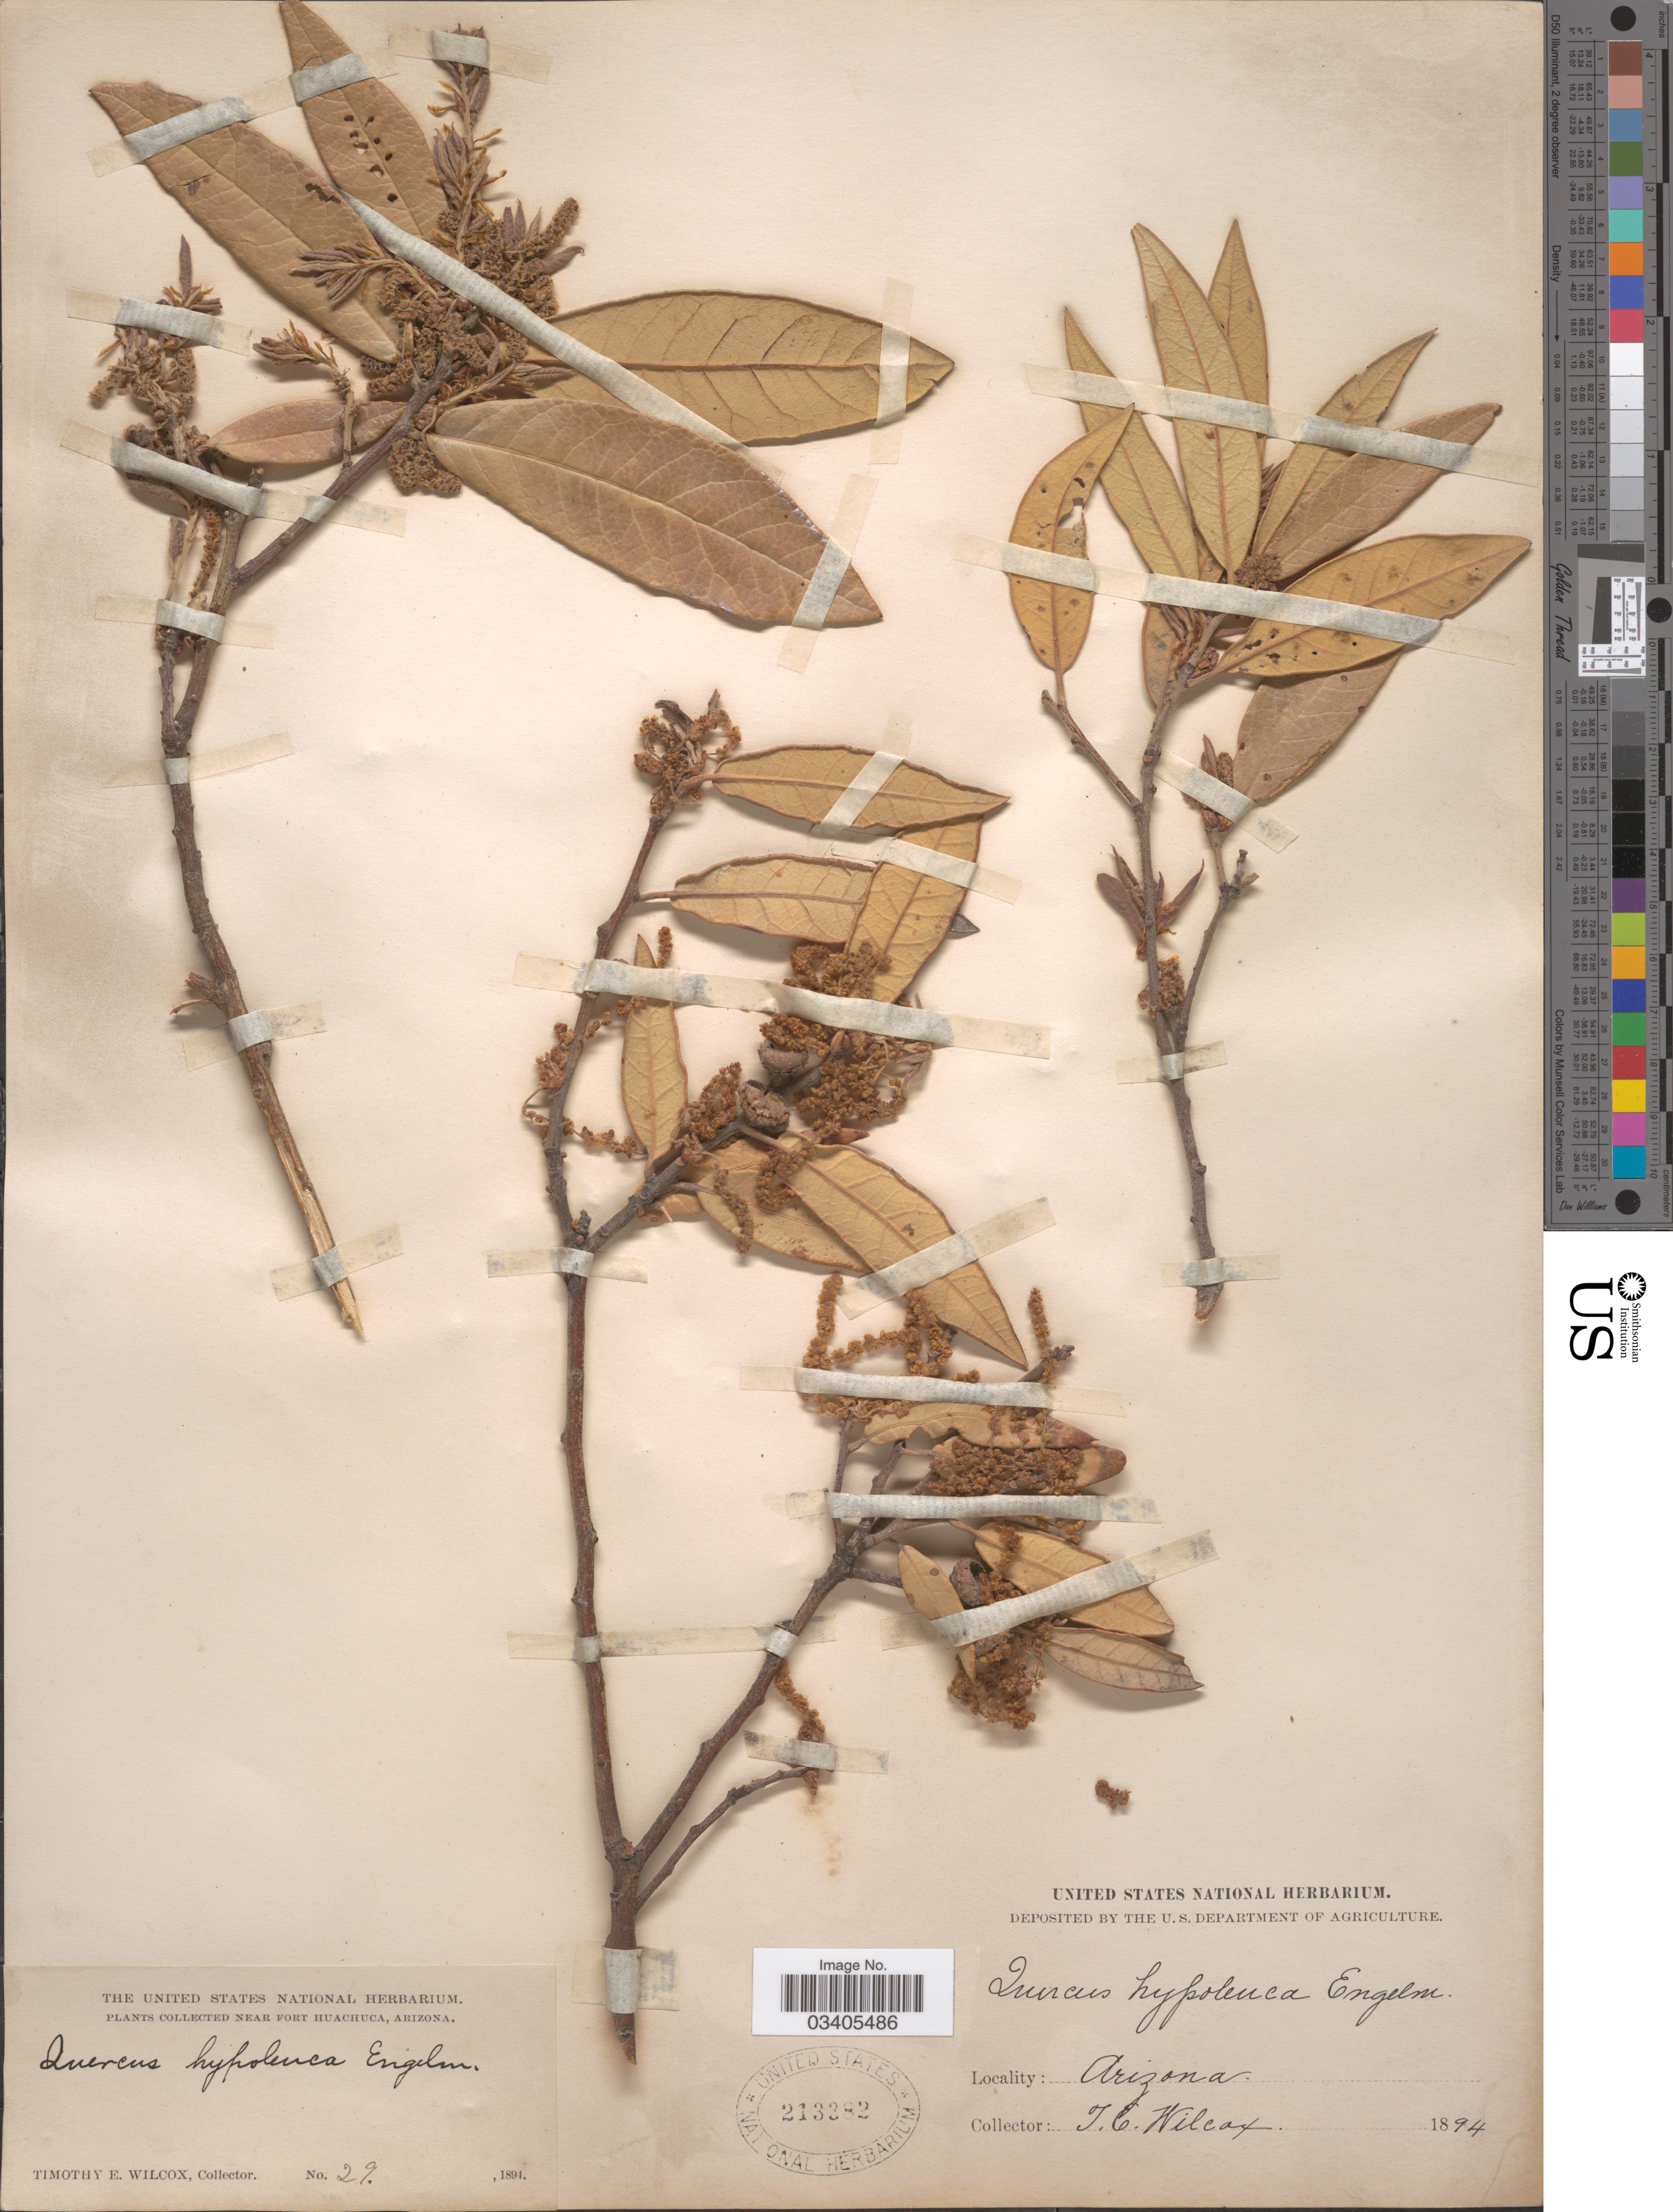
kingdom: Plantae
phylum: Tracheophyta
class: Magnoliopsida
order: Fagales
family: Fagaceae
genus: Quercus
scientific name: Quercus hypoleucoides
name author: A. Camus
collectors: T. E. Wilcox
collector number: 29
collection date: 1894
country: United States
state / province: Arizona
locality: Near Fort Huachuca.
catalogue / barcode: US 213382